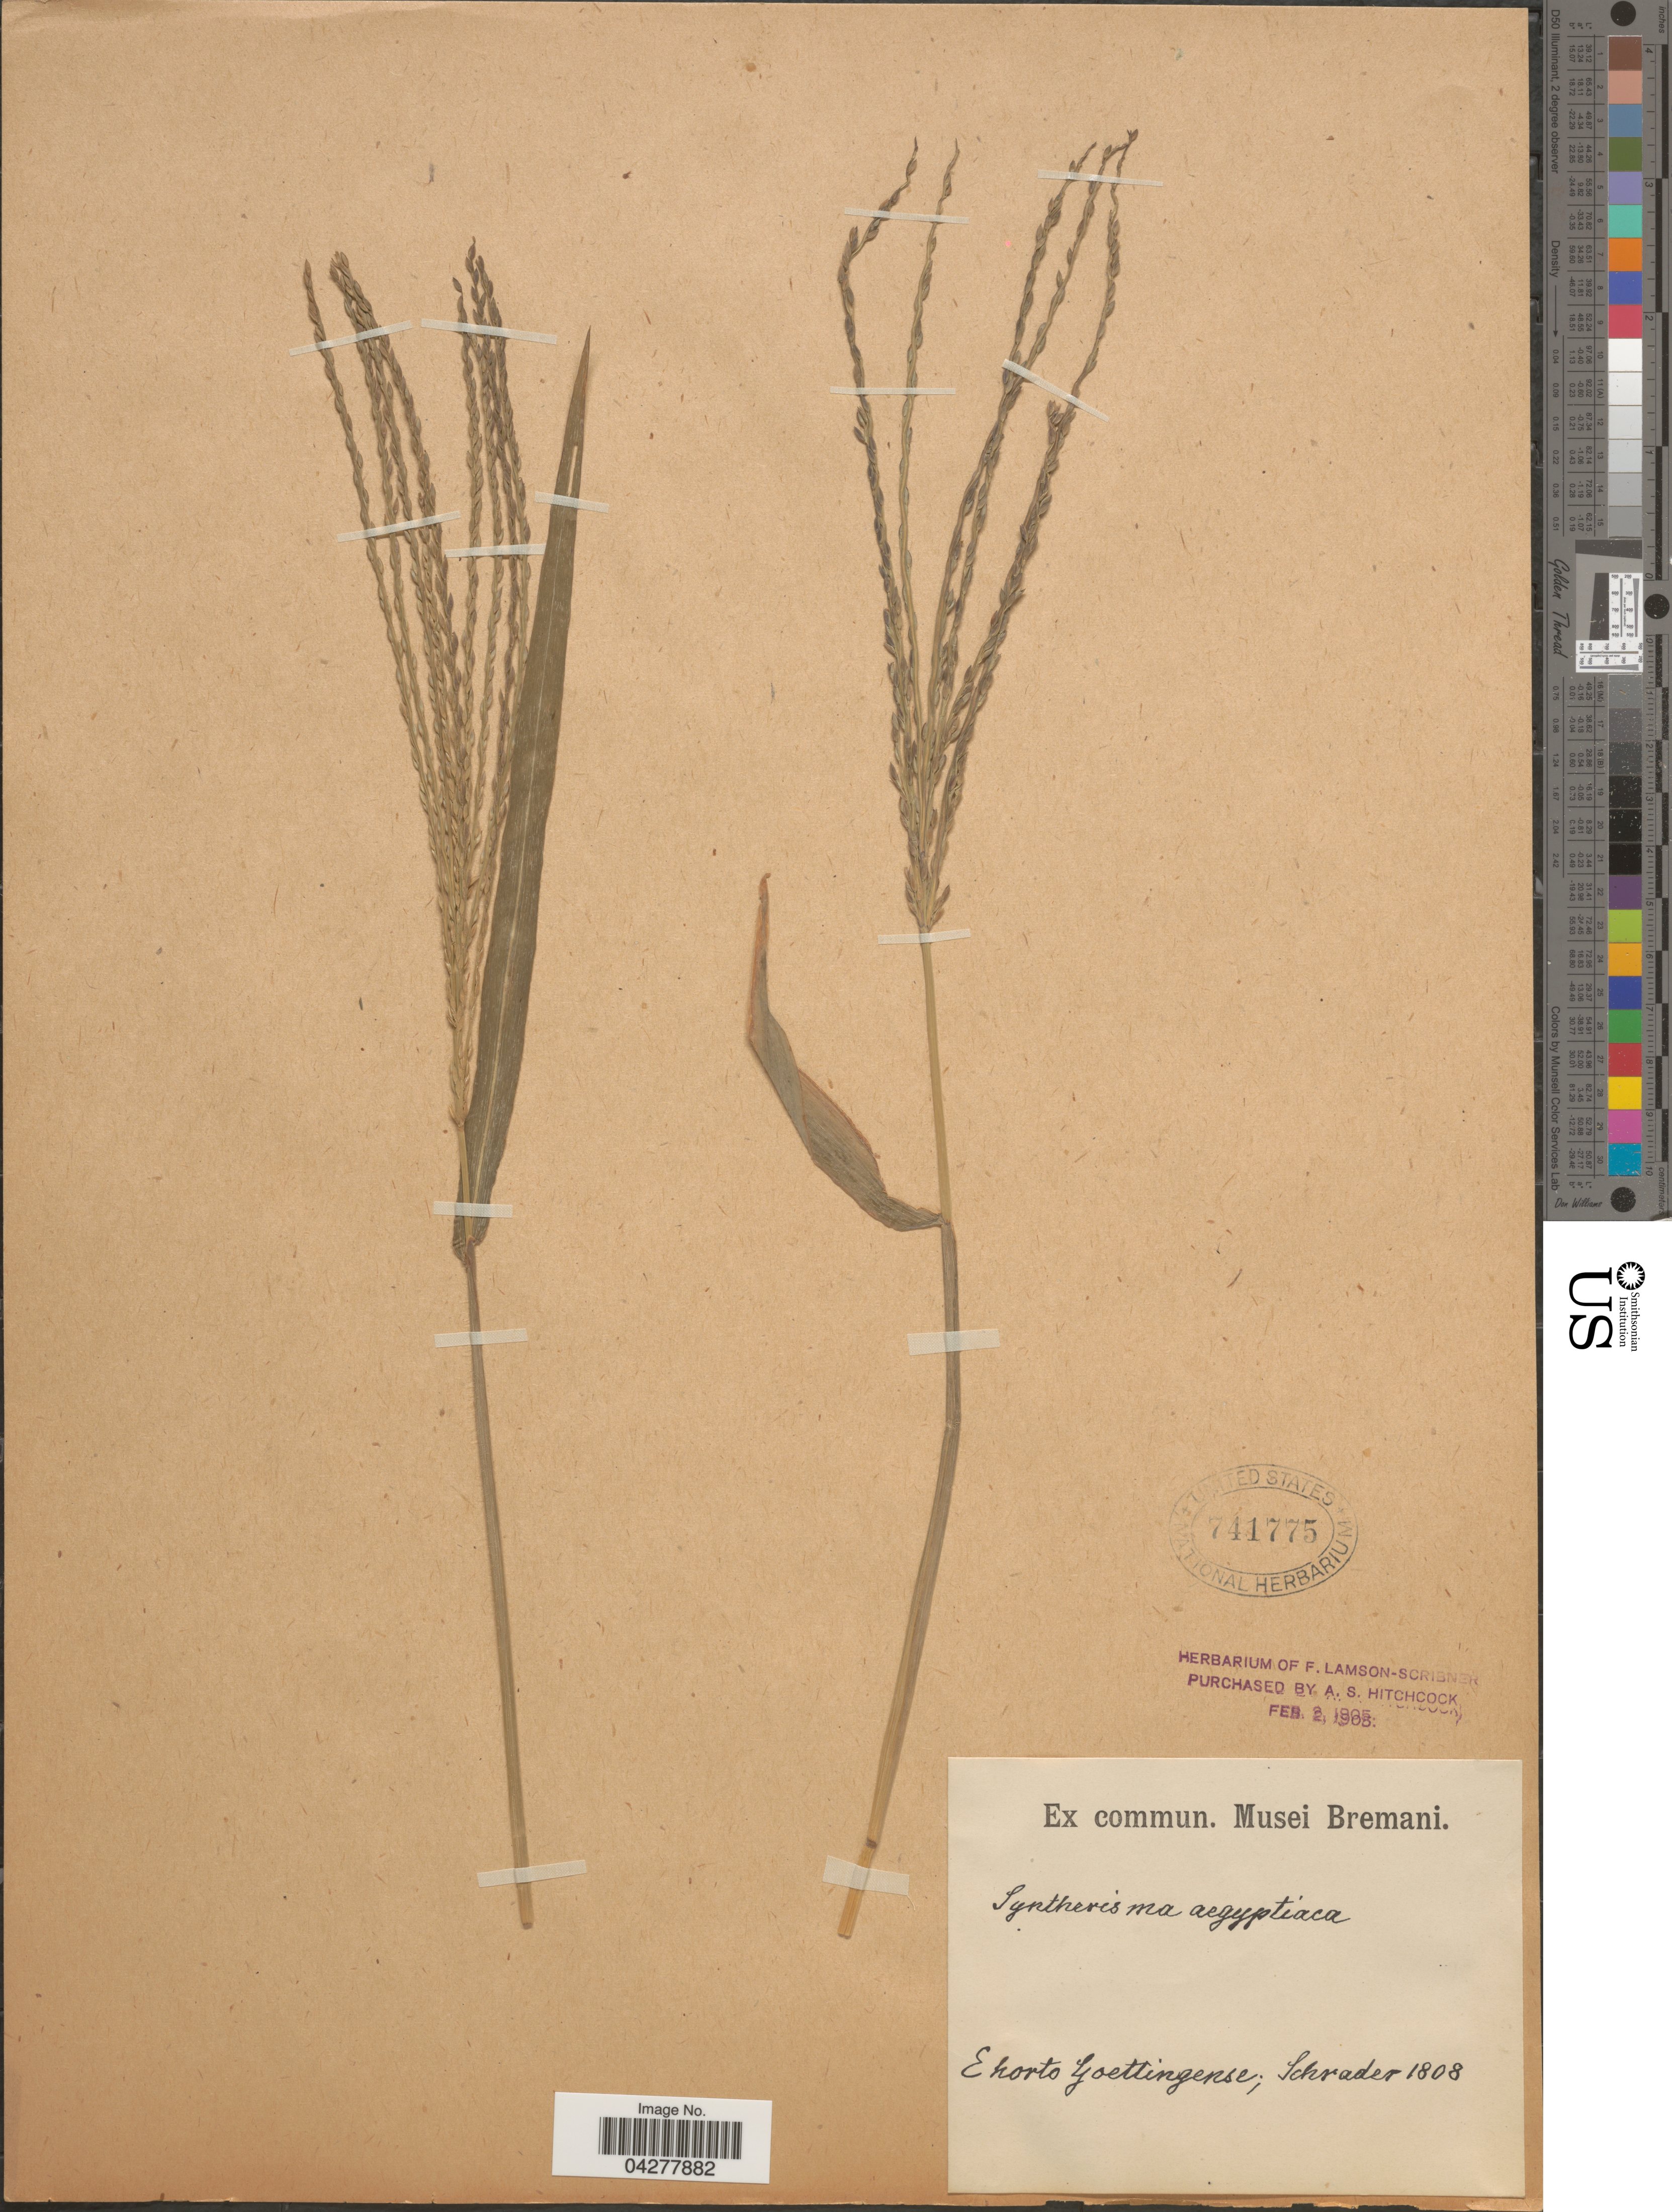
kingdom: Plantae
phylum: Tracheophyta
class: Liliopsida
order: Poales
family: Poaceae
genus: Digitaria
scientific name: Digitaria sp.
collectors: Schrader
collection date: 1808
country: Germany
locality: E horto Goettingense.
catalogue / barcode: US 741775